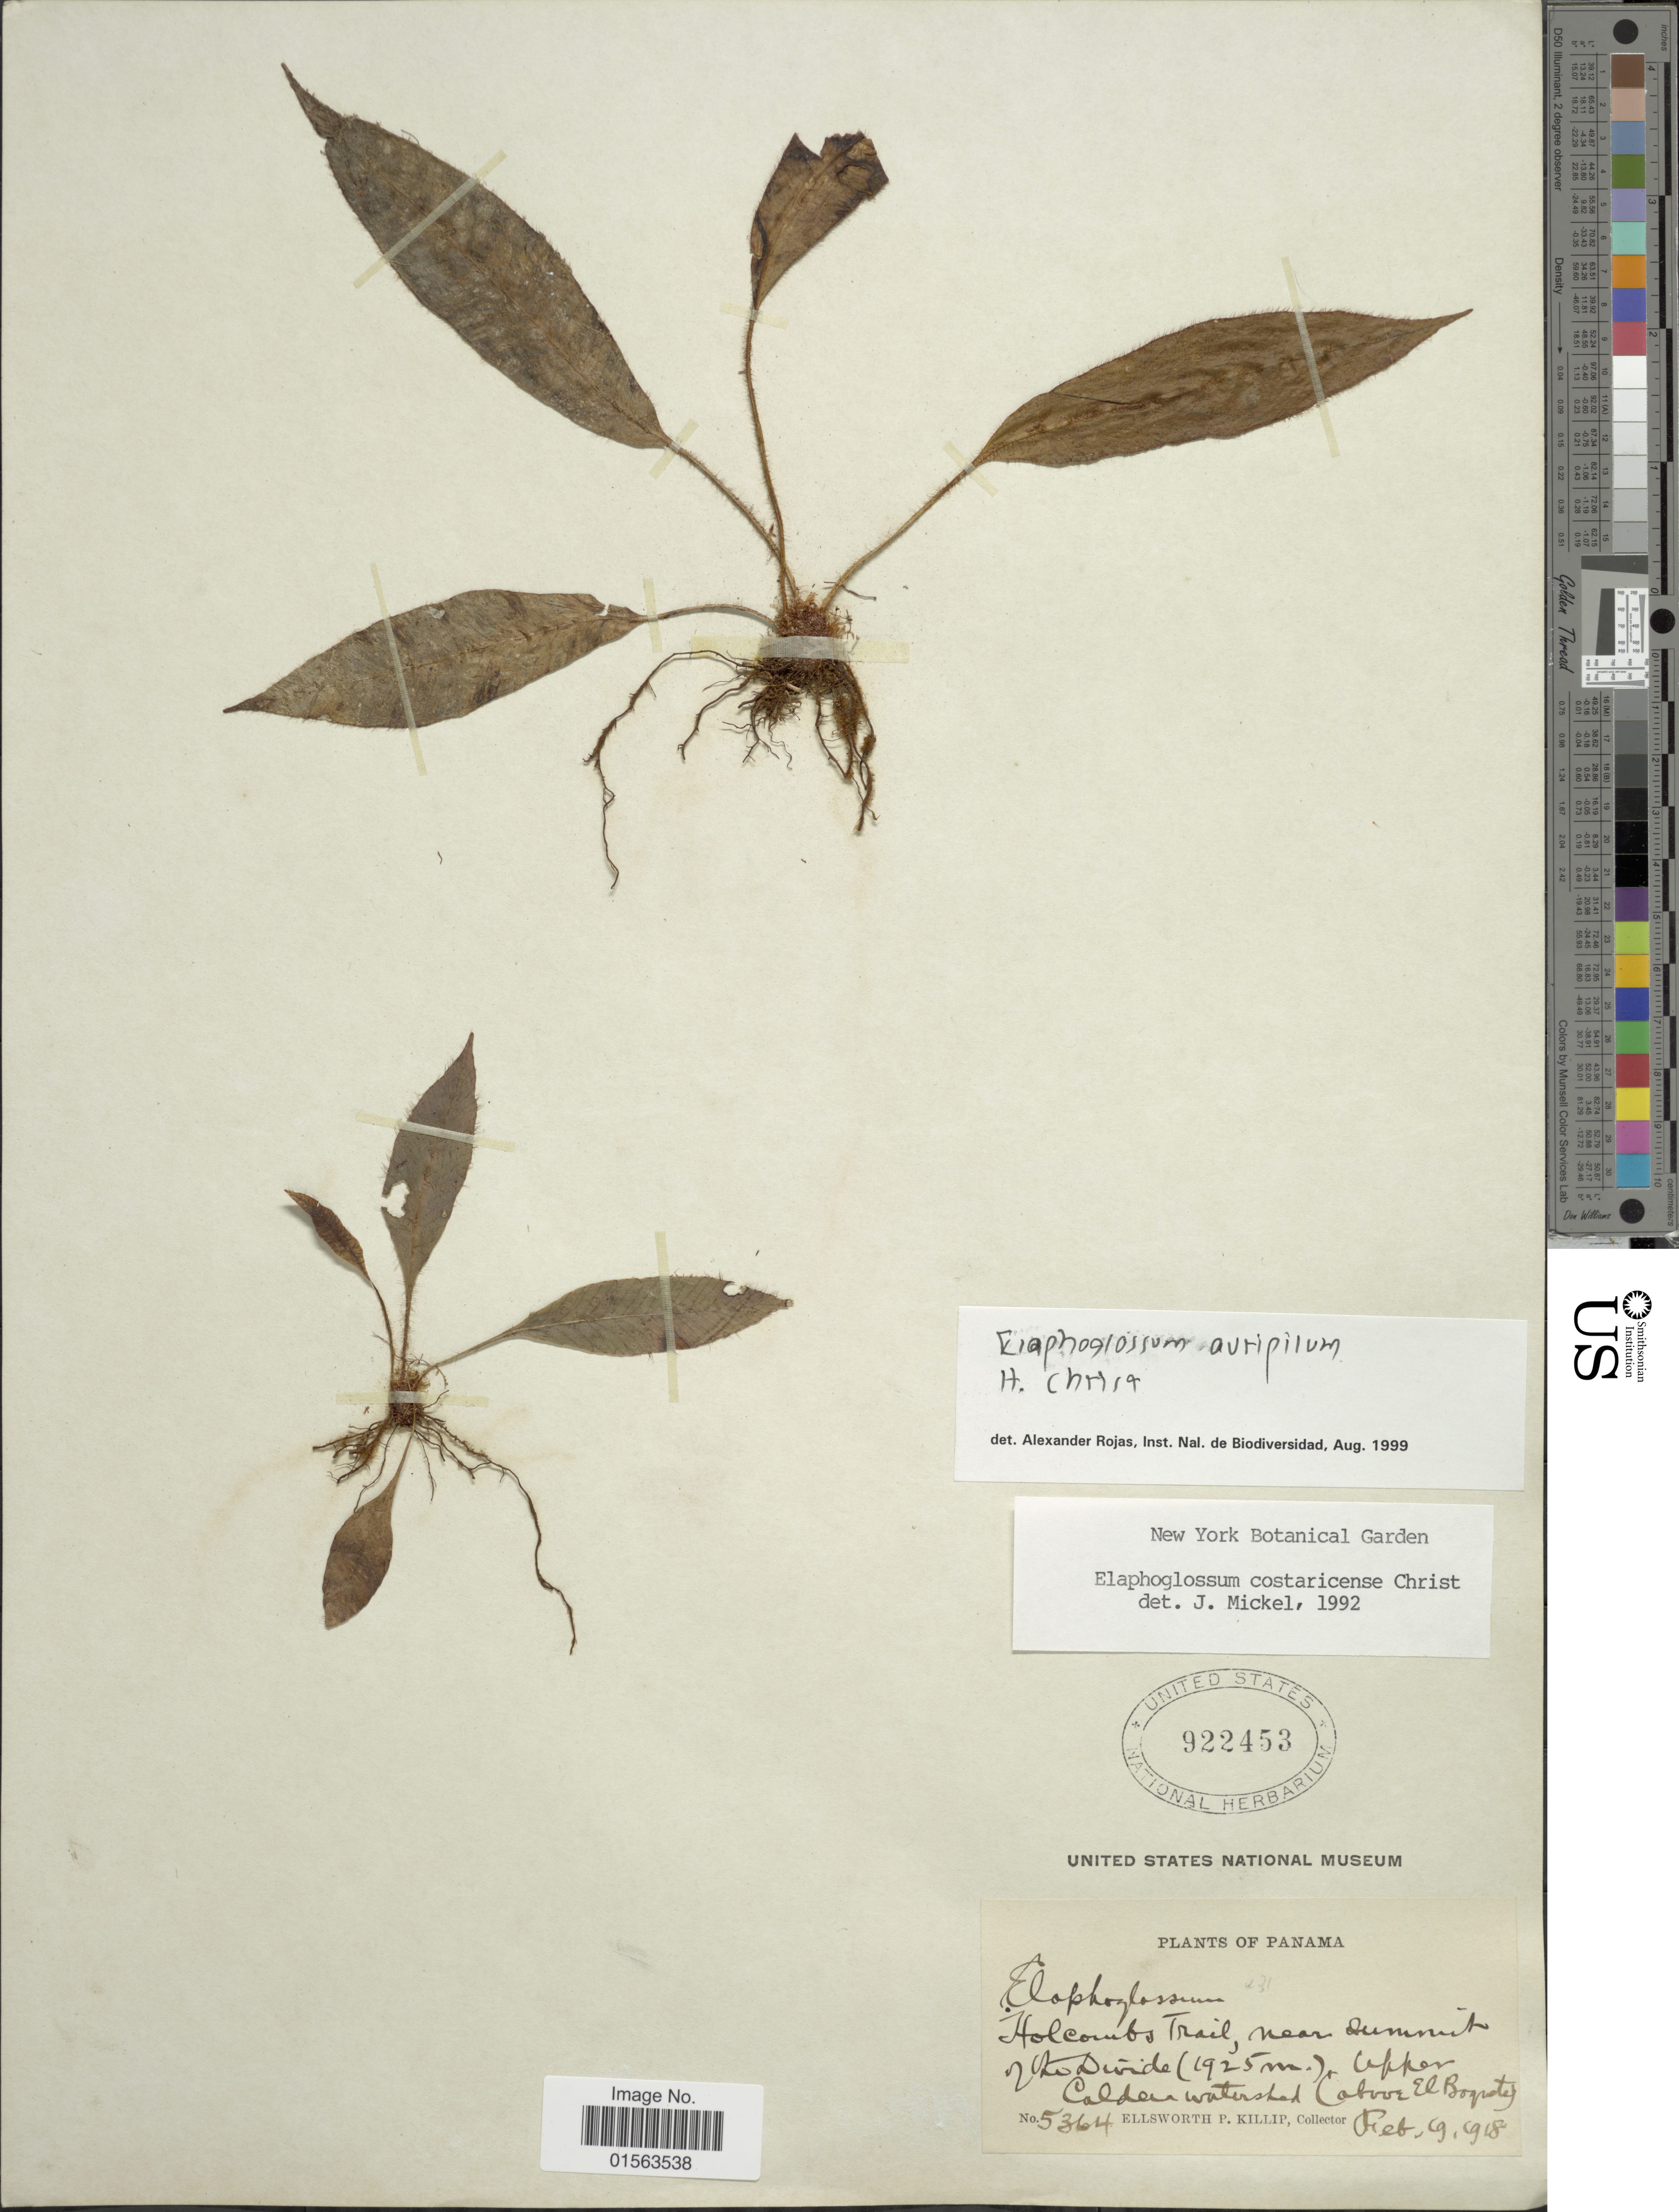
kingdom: Plantae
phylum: Tracheophyta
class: Polypodiopsida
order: Polypodiales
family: Dryopteridaceae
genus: Elaphoglossum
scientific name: Elaphoglossum costaricense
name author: Christ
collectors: E. P. Killip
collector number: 5364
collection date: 1918-02-19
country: Panama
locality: Holcomb's trail, near summit of the Divide, upper Caldera watershed (above El Boquete)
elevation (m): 1925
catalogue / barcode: US 922453